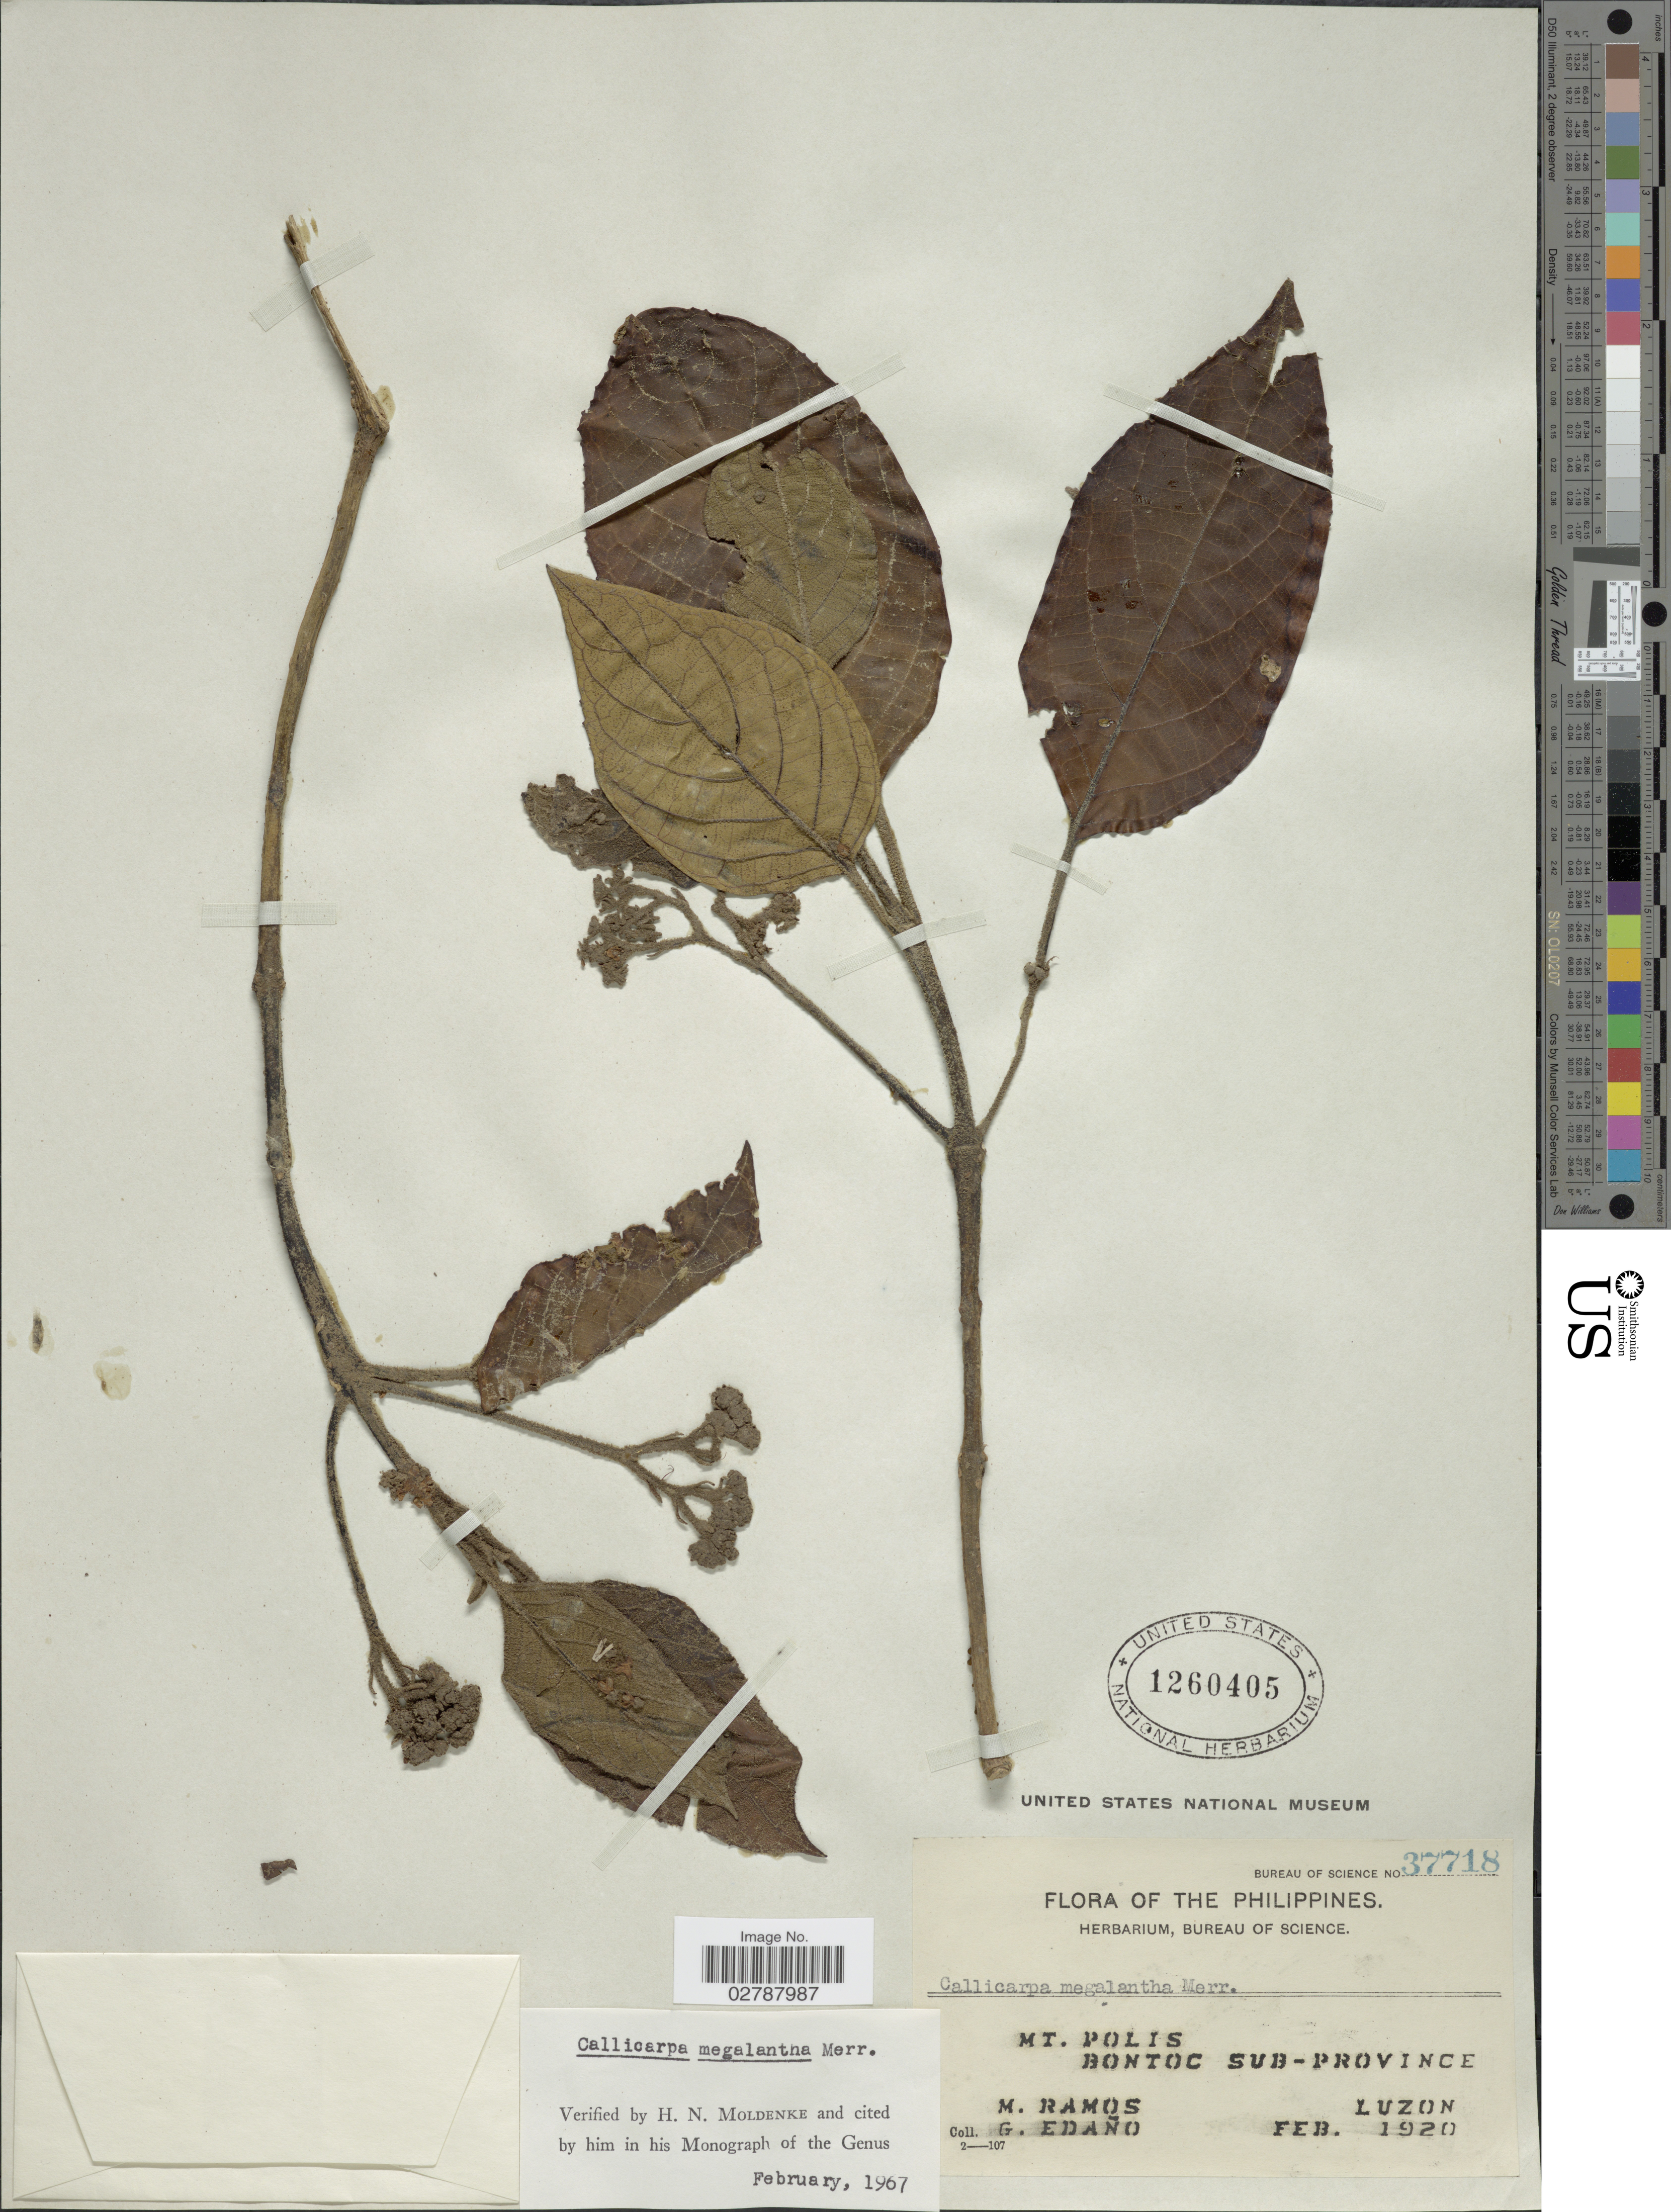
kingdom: Plantae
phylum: Tracheophyta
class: Magnoliopsida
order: Lamiales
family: Lamiaceae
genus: Callicarpa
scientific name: Callicarpa megalantha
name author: Merr.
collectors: M. Ramos & G. Edaño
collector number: Bureau of Science37718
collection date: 1920-02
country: Philippines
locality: Mt. Polis, Bontoc Sub-Province, Luzon.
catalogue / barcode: US 1260405